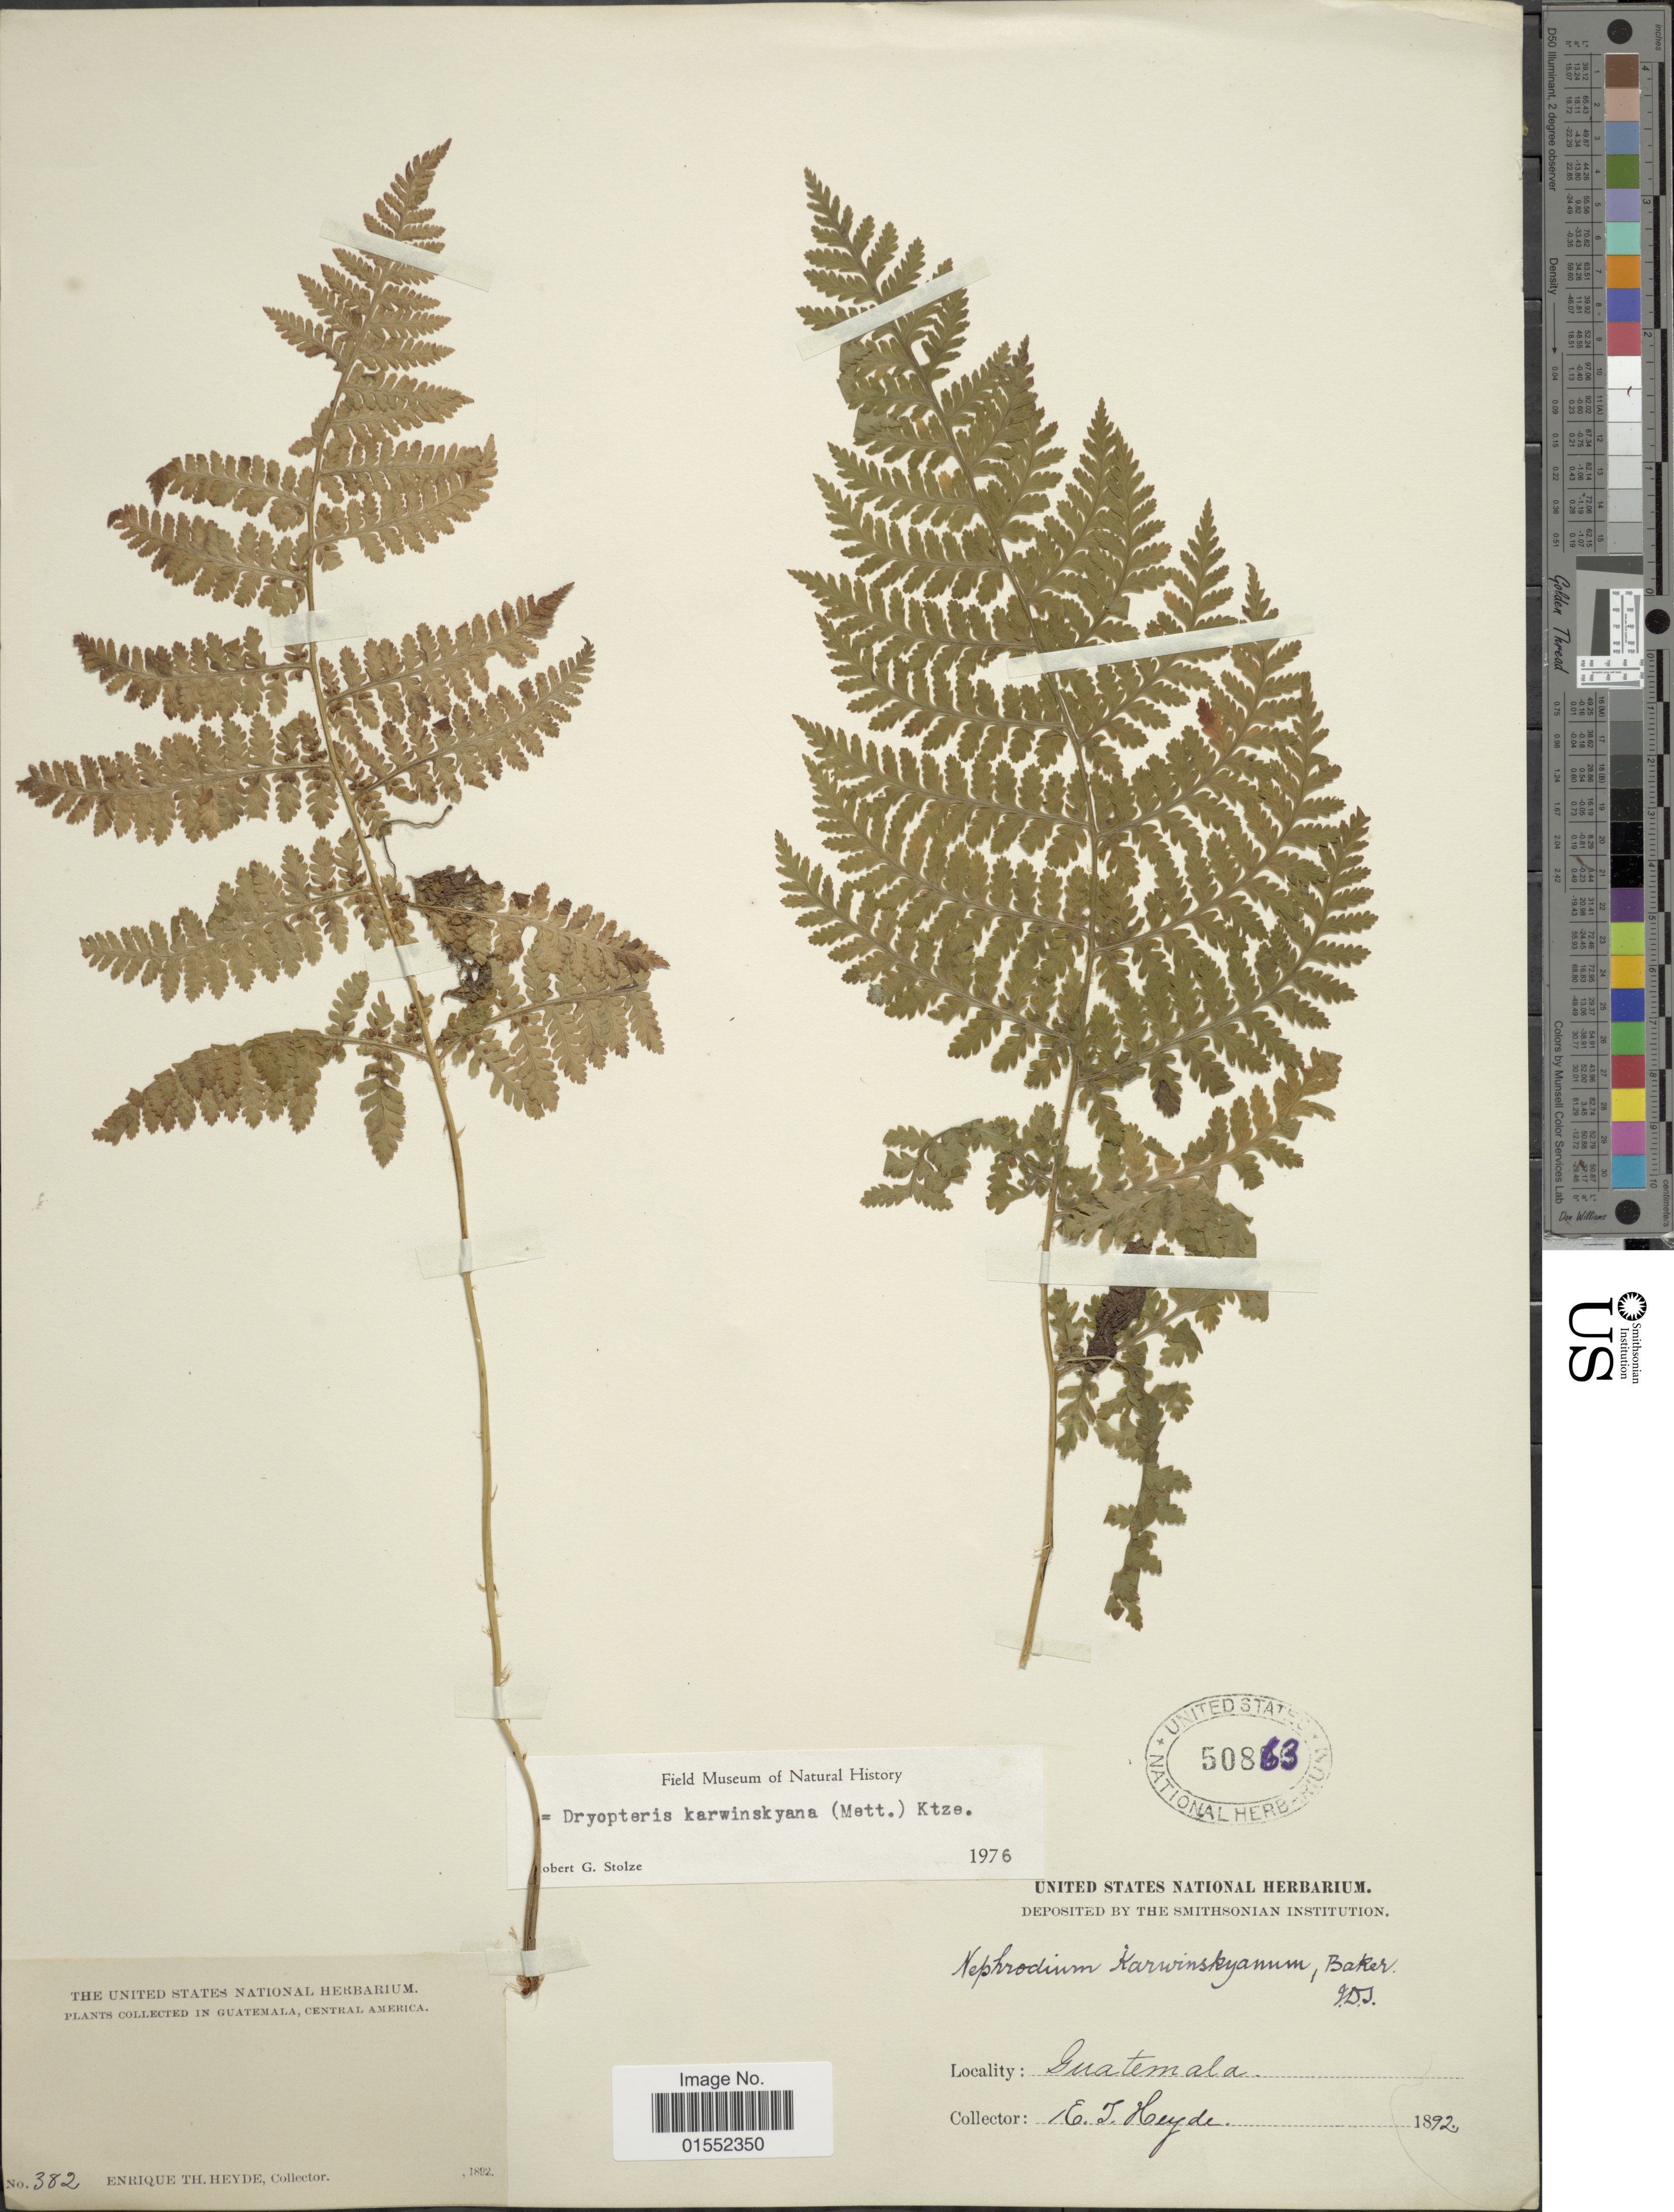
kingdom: Plantae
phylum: Tracheophyta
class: Polypodiopsida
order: Polypodiales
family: Dryopteridaceae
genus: Dryopteris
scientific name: Dryopteris karwinskyana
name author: (Mett.) Kuntze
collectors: E. T. Heyde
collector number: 382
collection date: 1892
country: Guatemala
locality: Central America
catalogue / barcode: US 50863